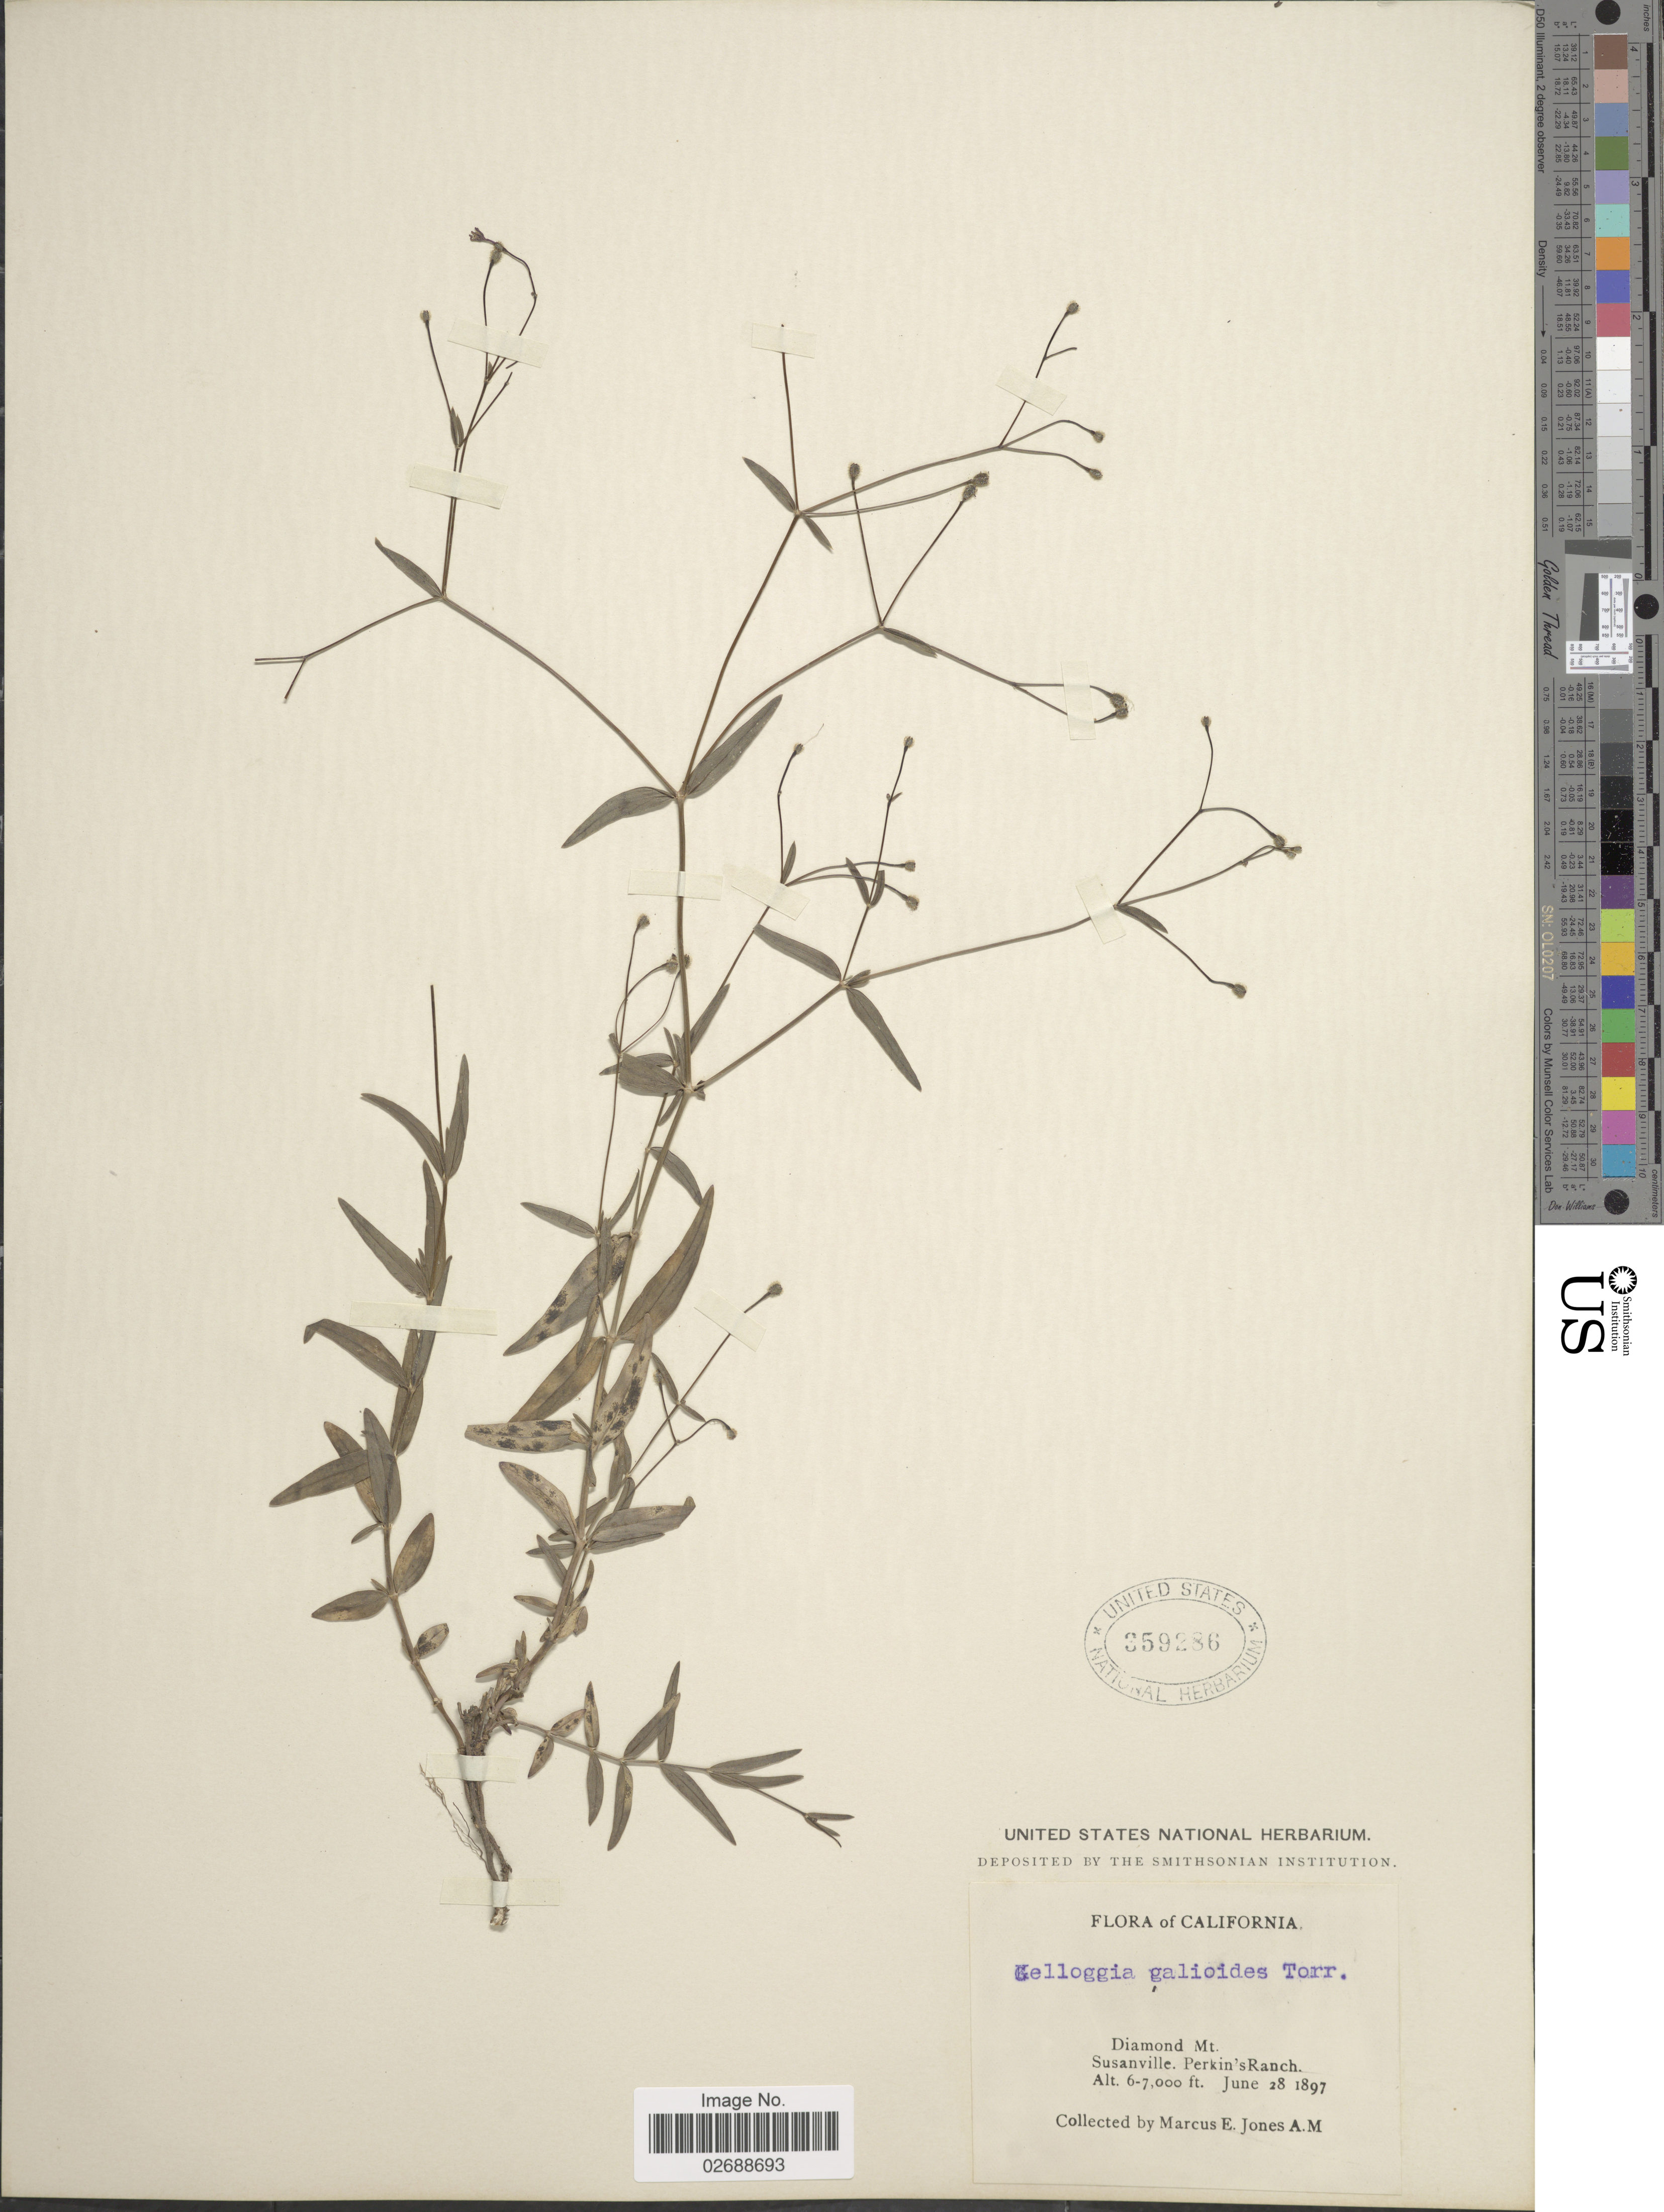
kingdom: Plantae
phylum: Tracheophyta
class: Magnoliopsida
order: Gentianales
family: Rubiaceae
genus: Kelloggia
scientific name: Kelloggia galioides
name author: Torr.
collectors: M. E. Jones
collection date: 1897-06-28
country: United States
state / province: California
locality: Diamond Mt. Susanville. Perkin's Ranch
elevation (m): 1829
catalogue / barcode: US 359286